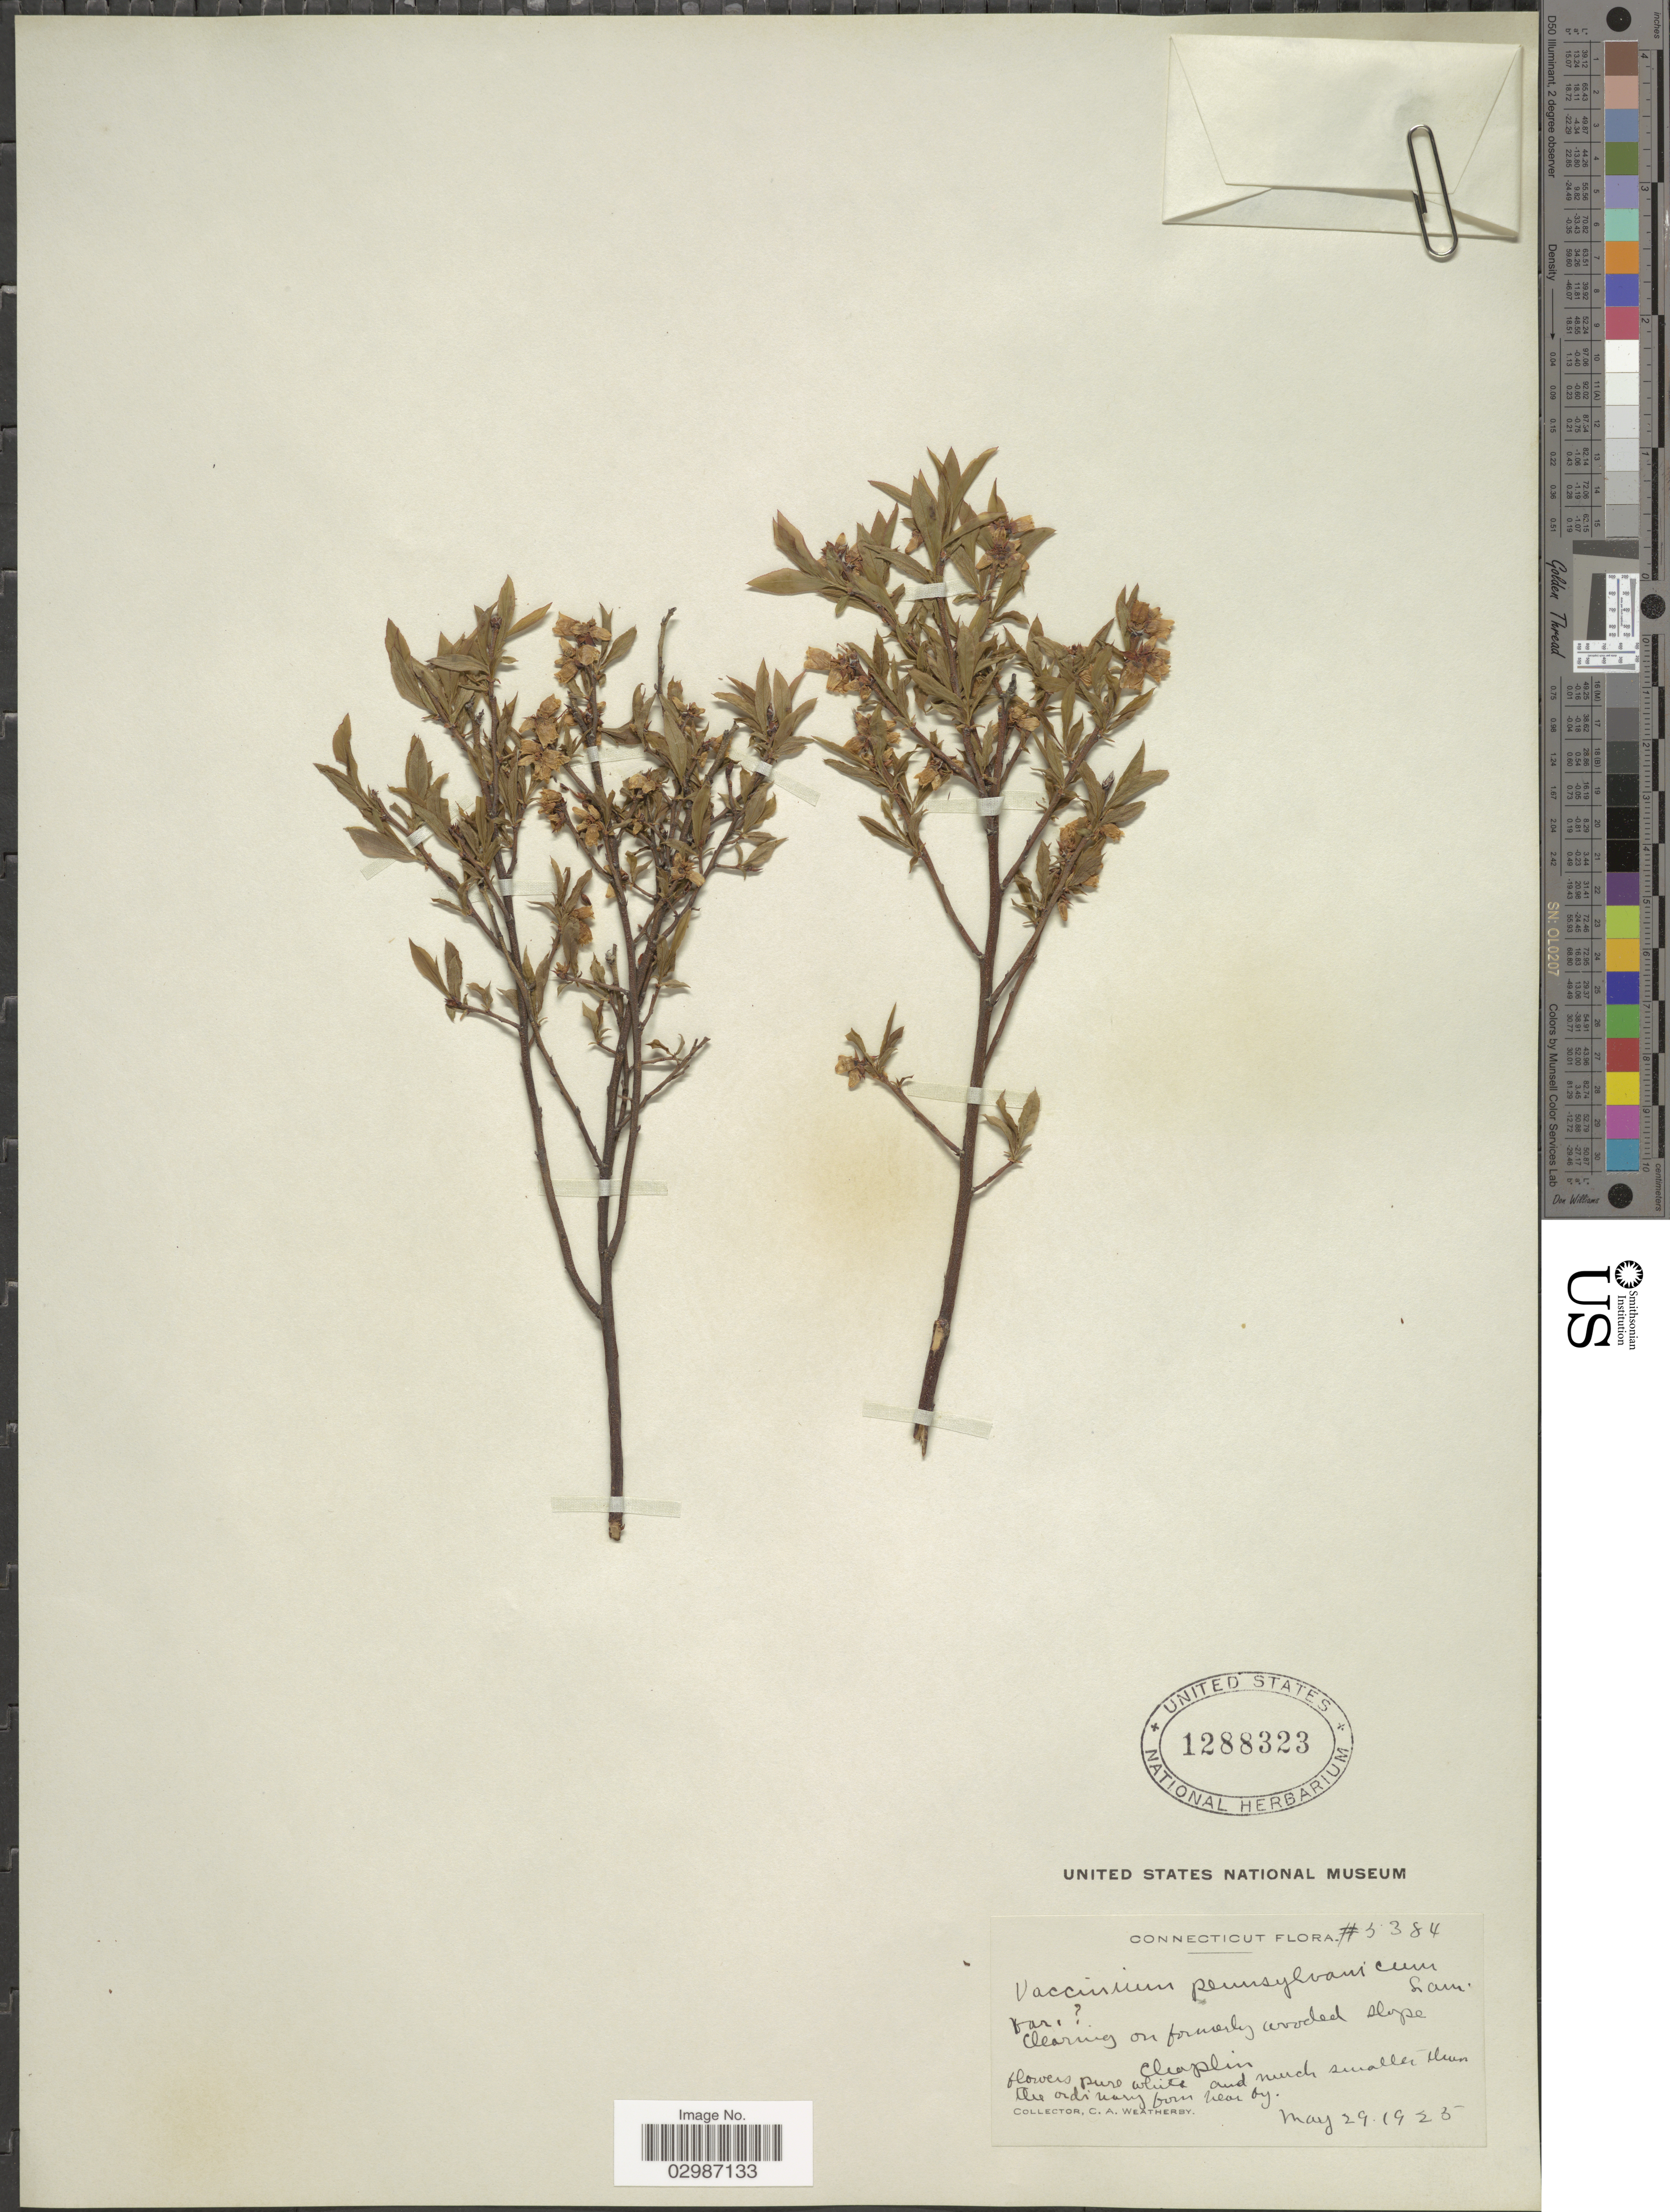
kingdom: Plantae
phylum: Tracheophyta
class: Magnoliopsida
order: Ericales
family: Ericaceae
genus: Vaccinium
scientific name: Vaccinium angustifolium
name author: Aiton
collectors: C. A. Weatherby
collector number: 5384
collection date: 1925-05-29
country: United States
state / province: Connecticut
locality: Clearing on formerly wooded slope. Chaplin.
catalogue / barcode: US 1288323